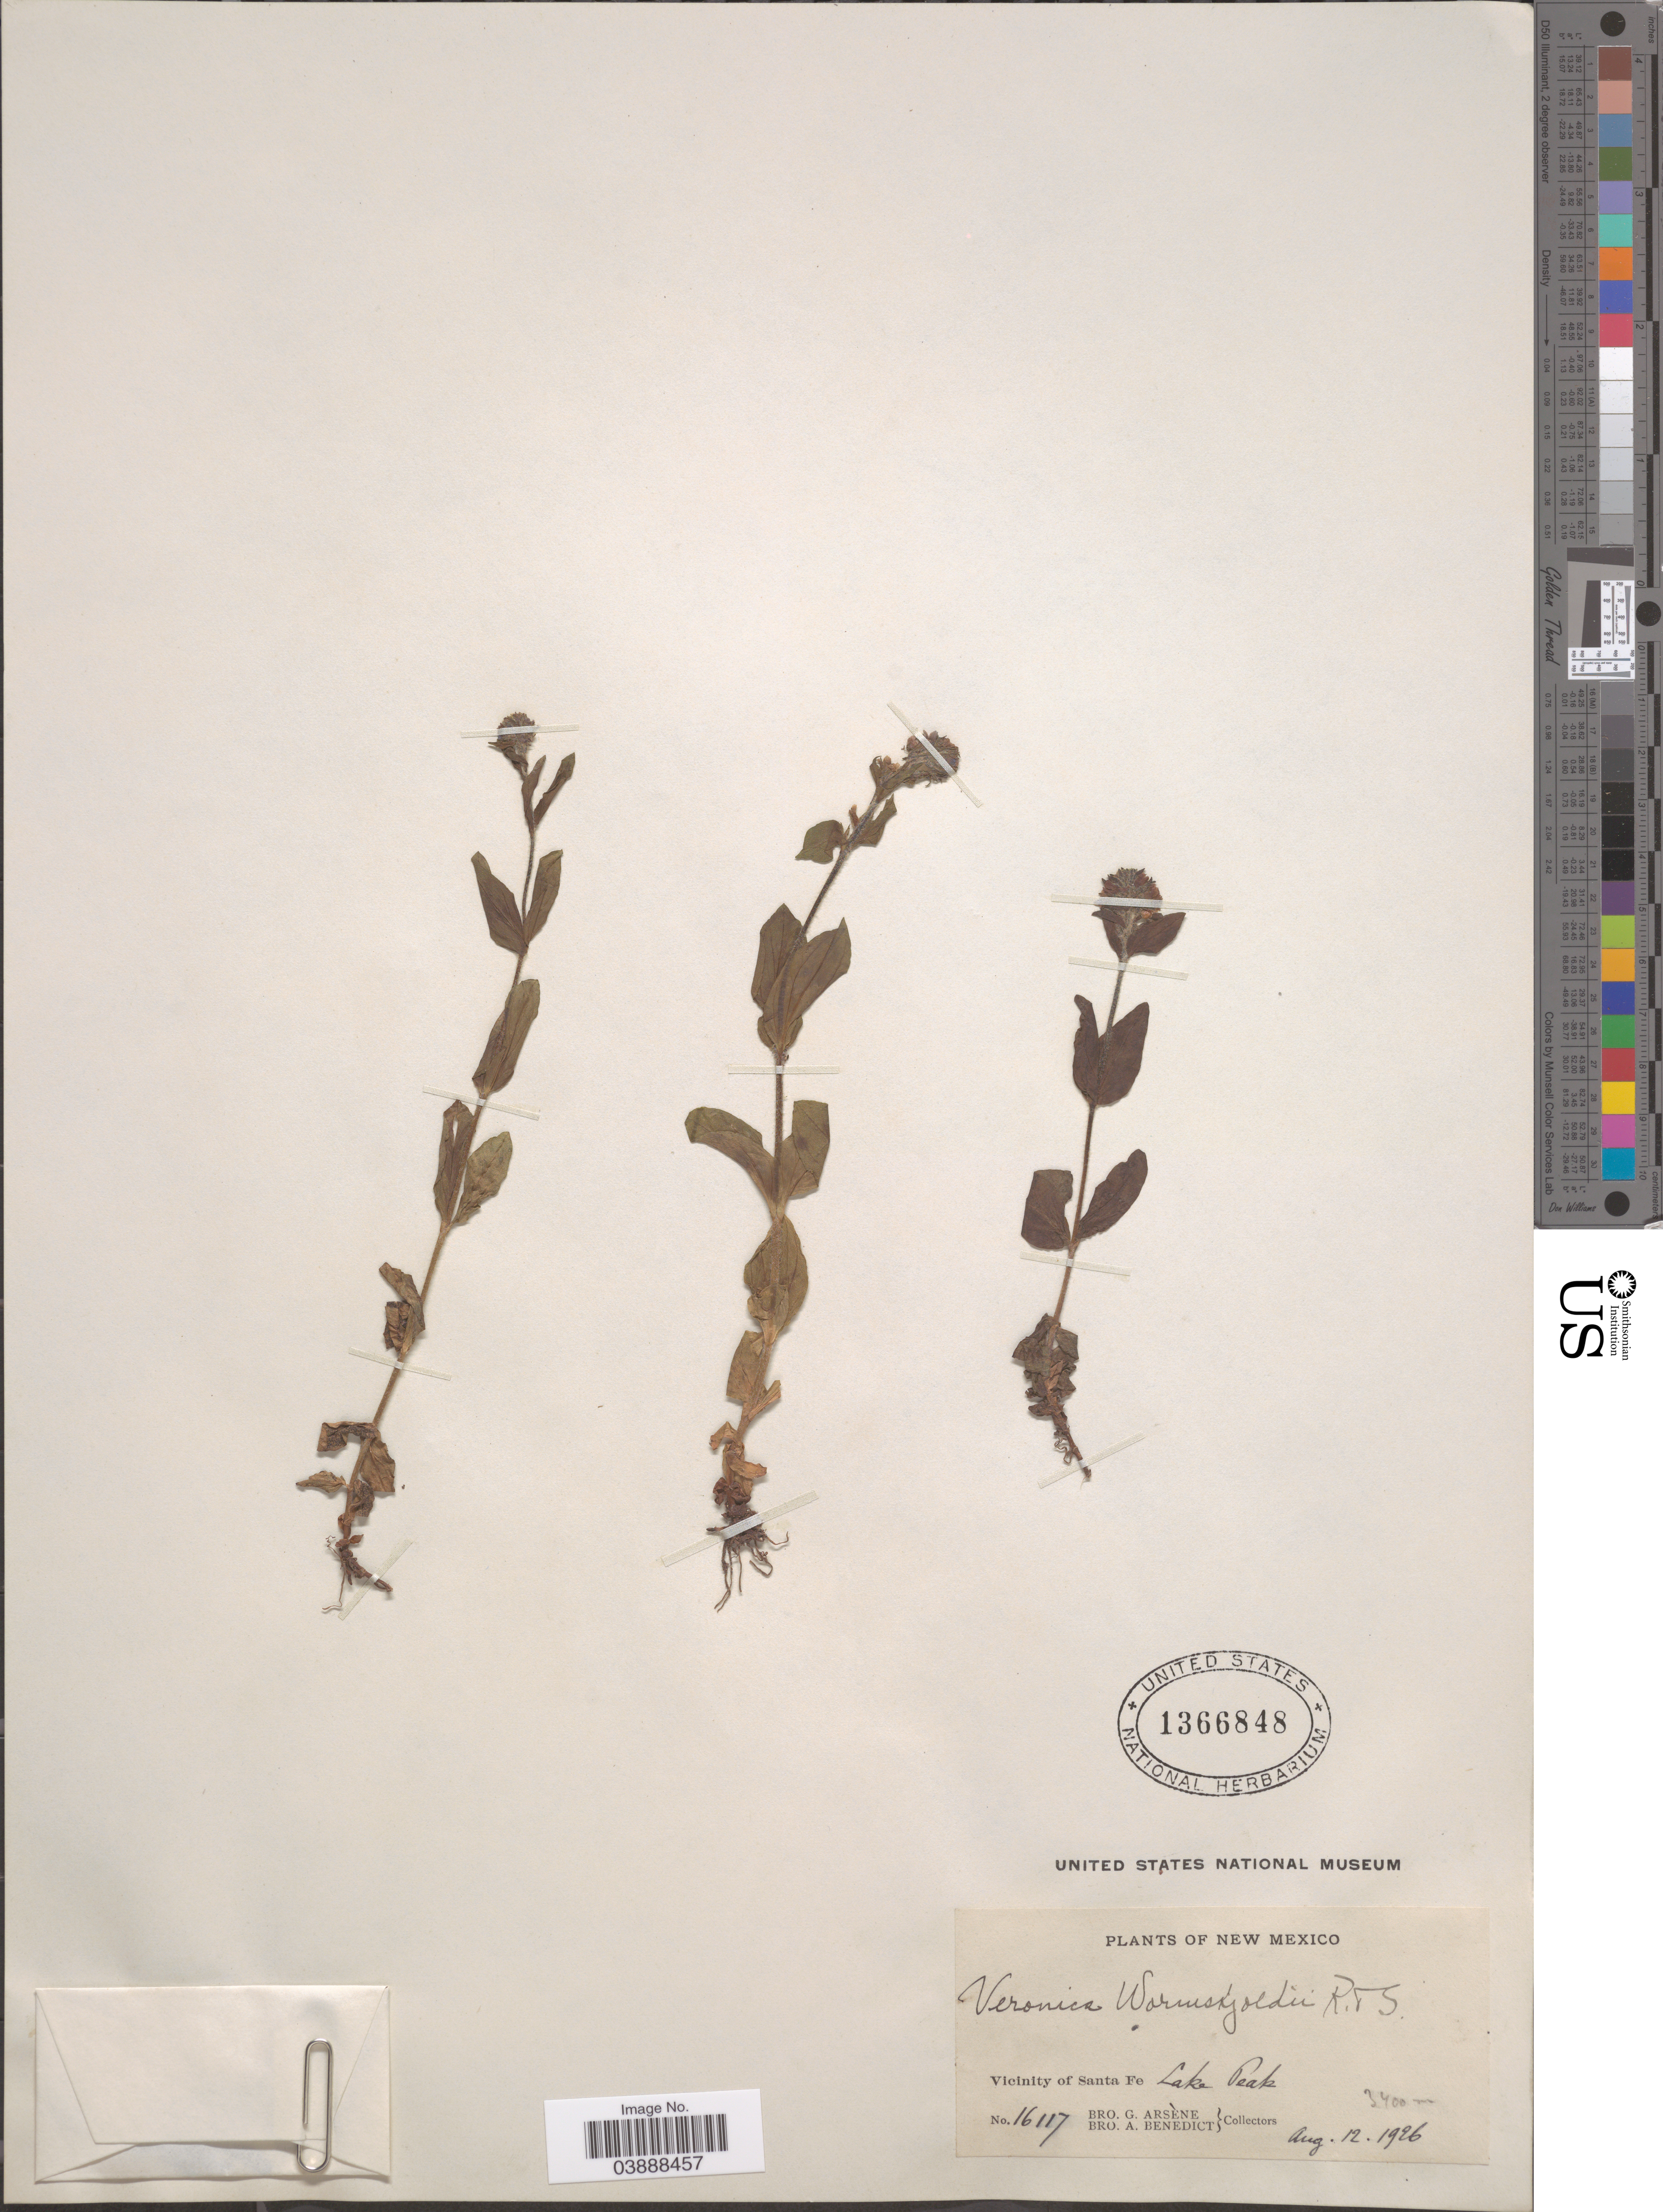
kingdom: Plantae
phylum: Tracheophyta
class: Magnoliopsida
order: Lamiales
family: Plantaginaceae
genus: Veronica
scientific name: Veronica wormskjoldii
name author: Roem. & Schult.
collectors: Bro. G. Arsène & Bro. A. Benedict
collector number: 16117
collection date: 1926-08-12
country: United States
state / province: New Mexico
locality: Vicinity of Santa Fe. Lake Peak.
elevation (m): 3400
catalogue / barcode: US 1366848